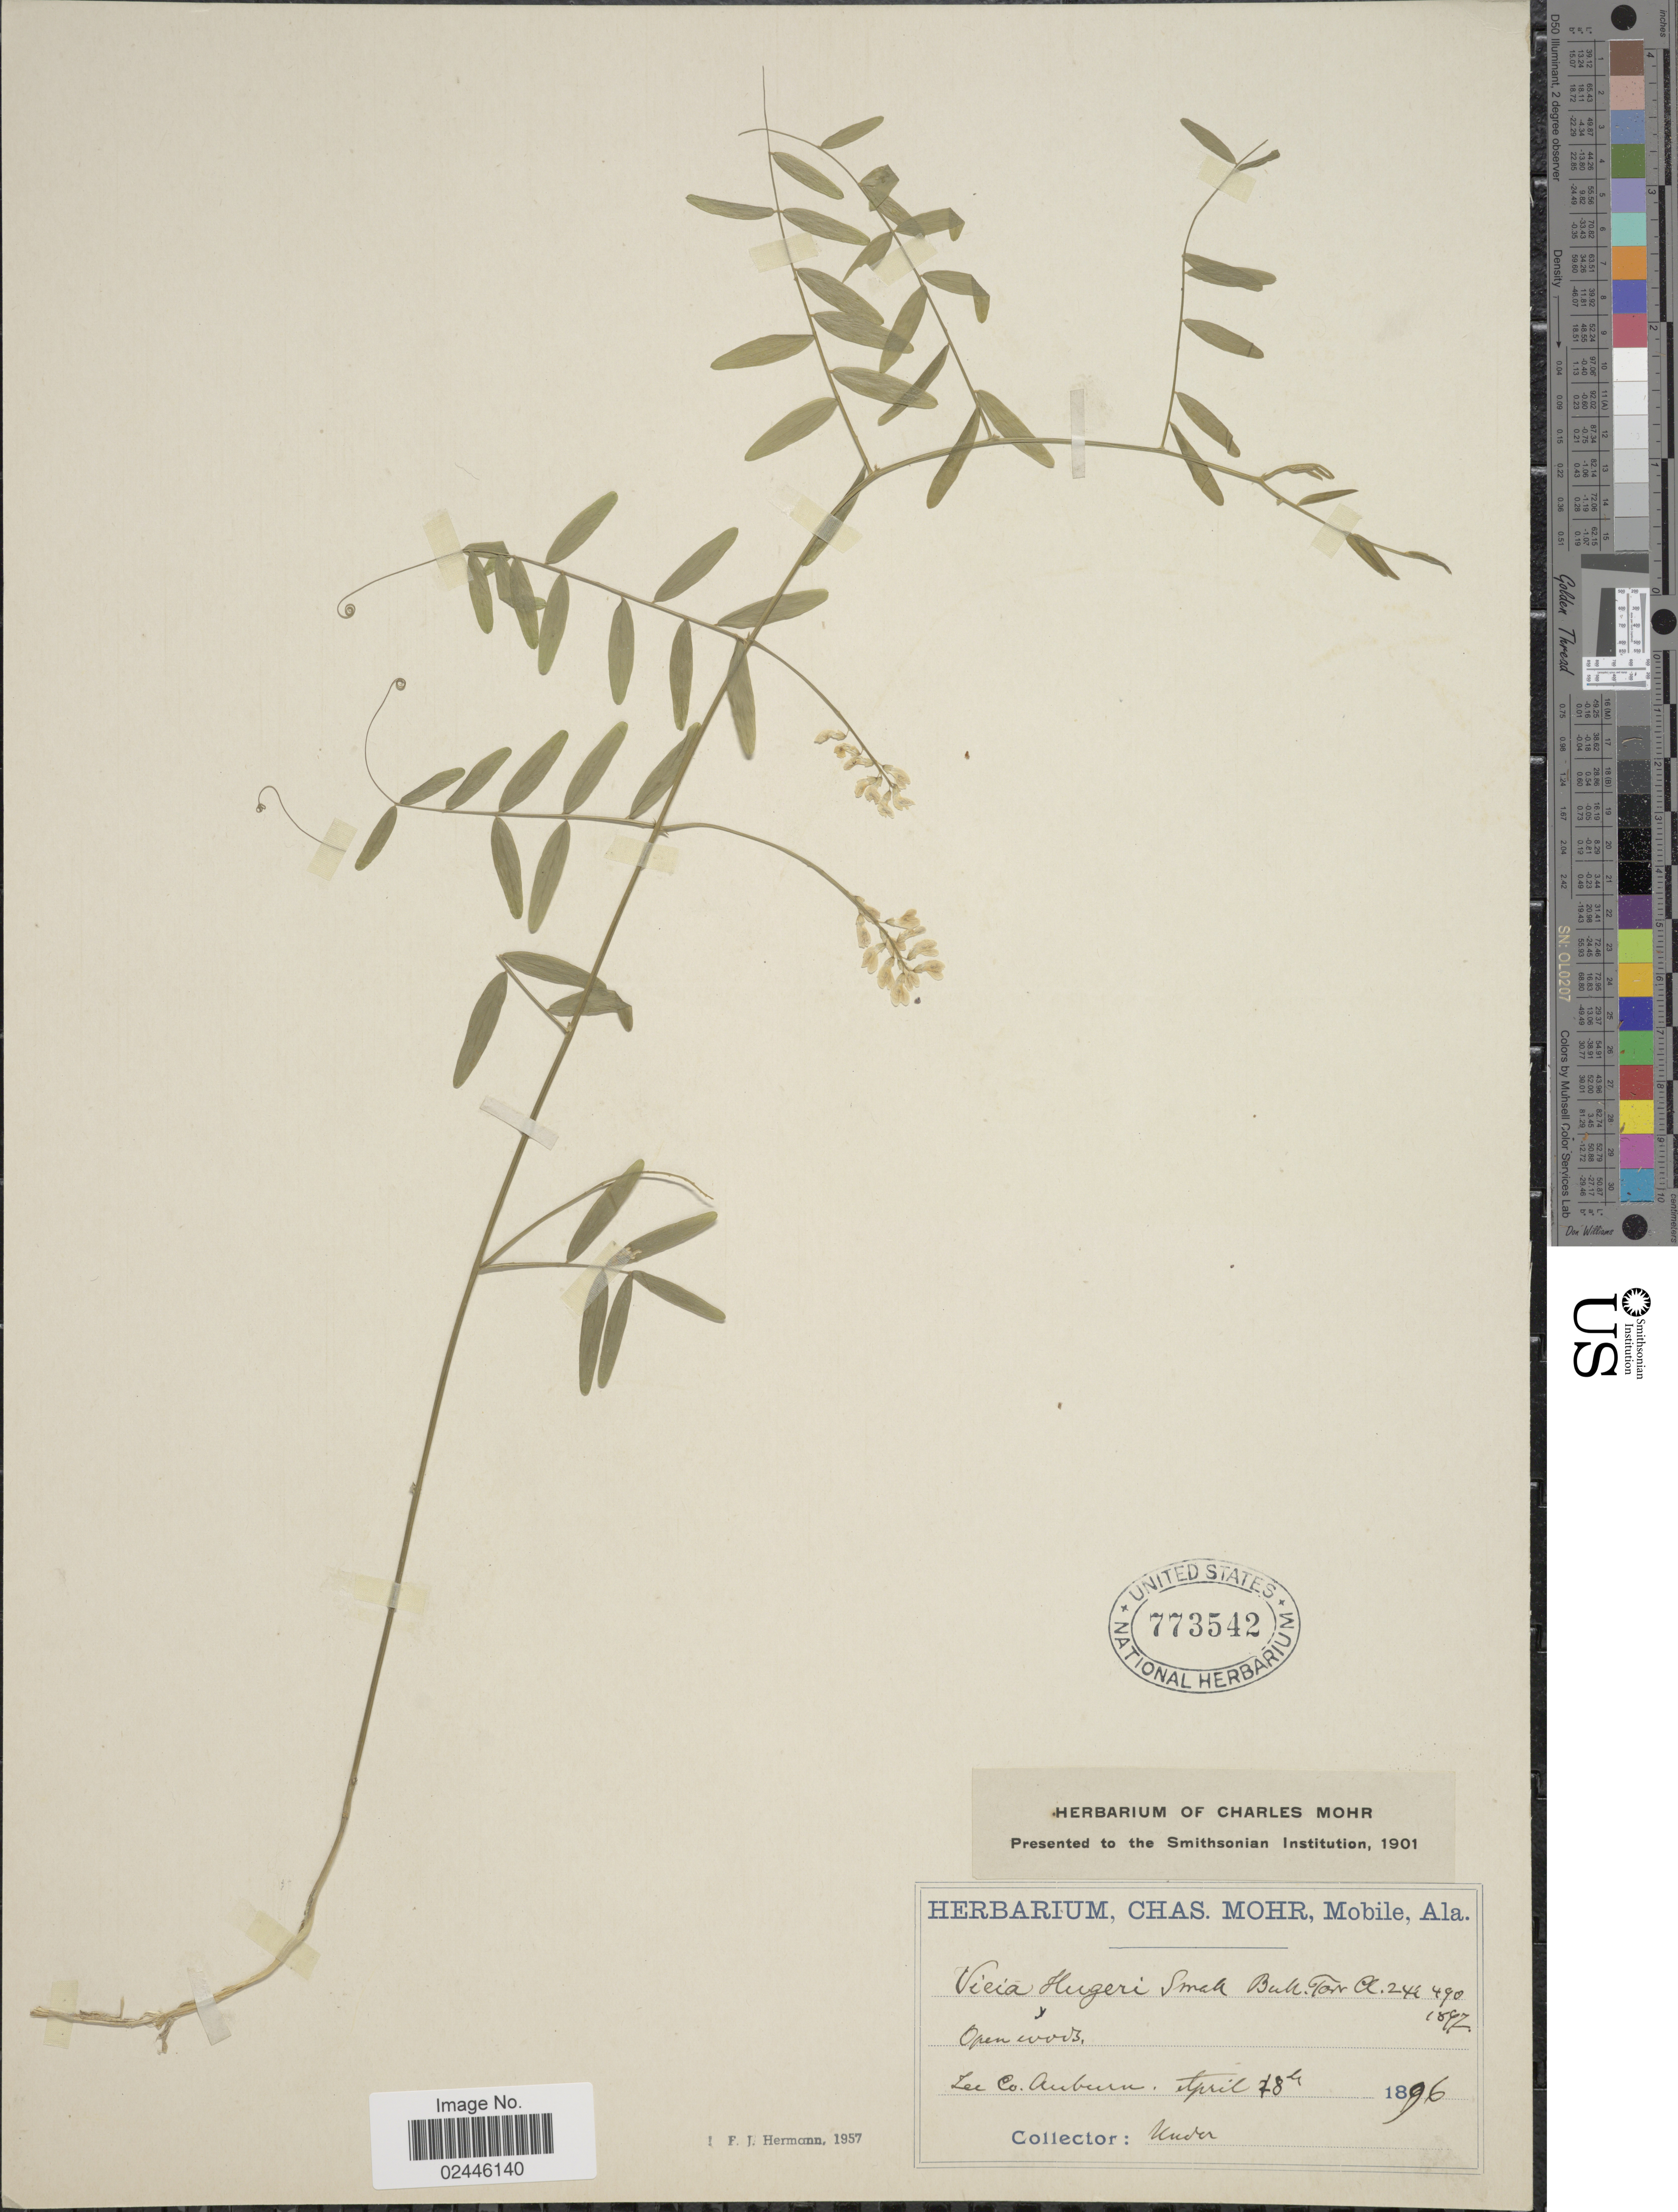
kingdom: Plantae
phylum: Tracheophyta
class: Magnoliopsida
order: Fabales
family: Fabaceae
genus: Vicia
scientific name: Vicia hugeri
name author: Small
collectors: -- Underwood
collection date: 1896-04-18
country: United States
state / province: Alabama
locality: Lee Co. Auburn.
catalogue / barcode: US 773542